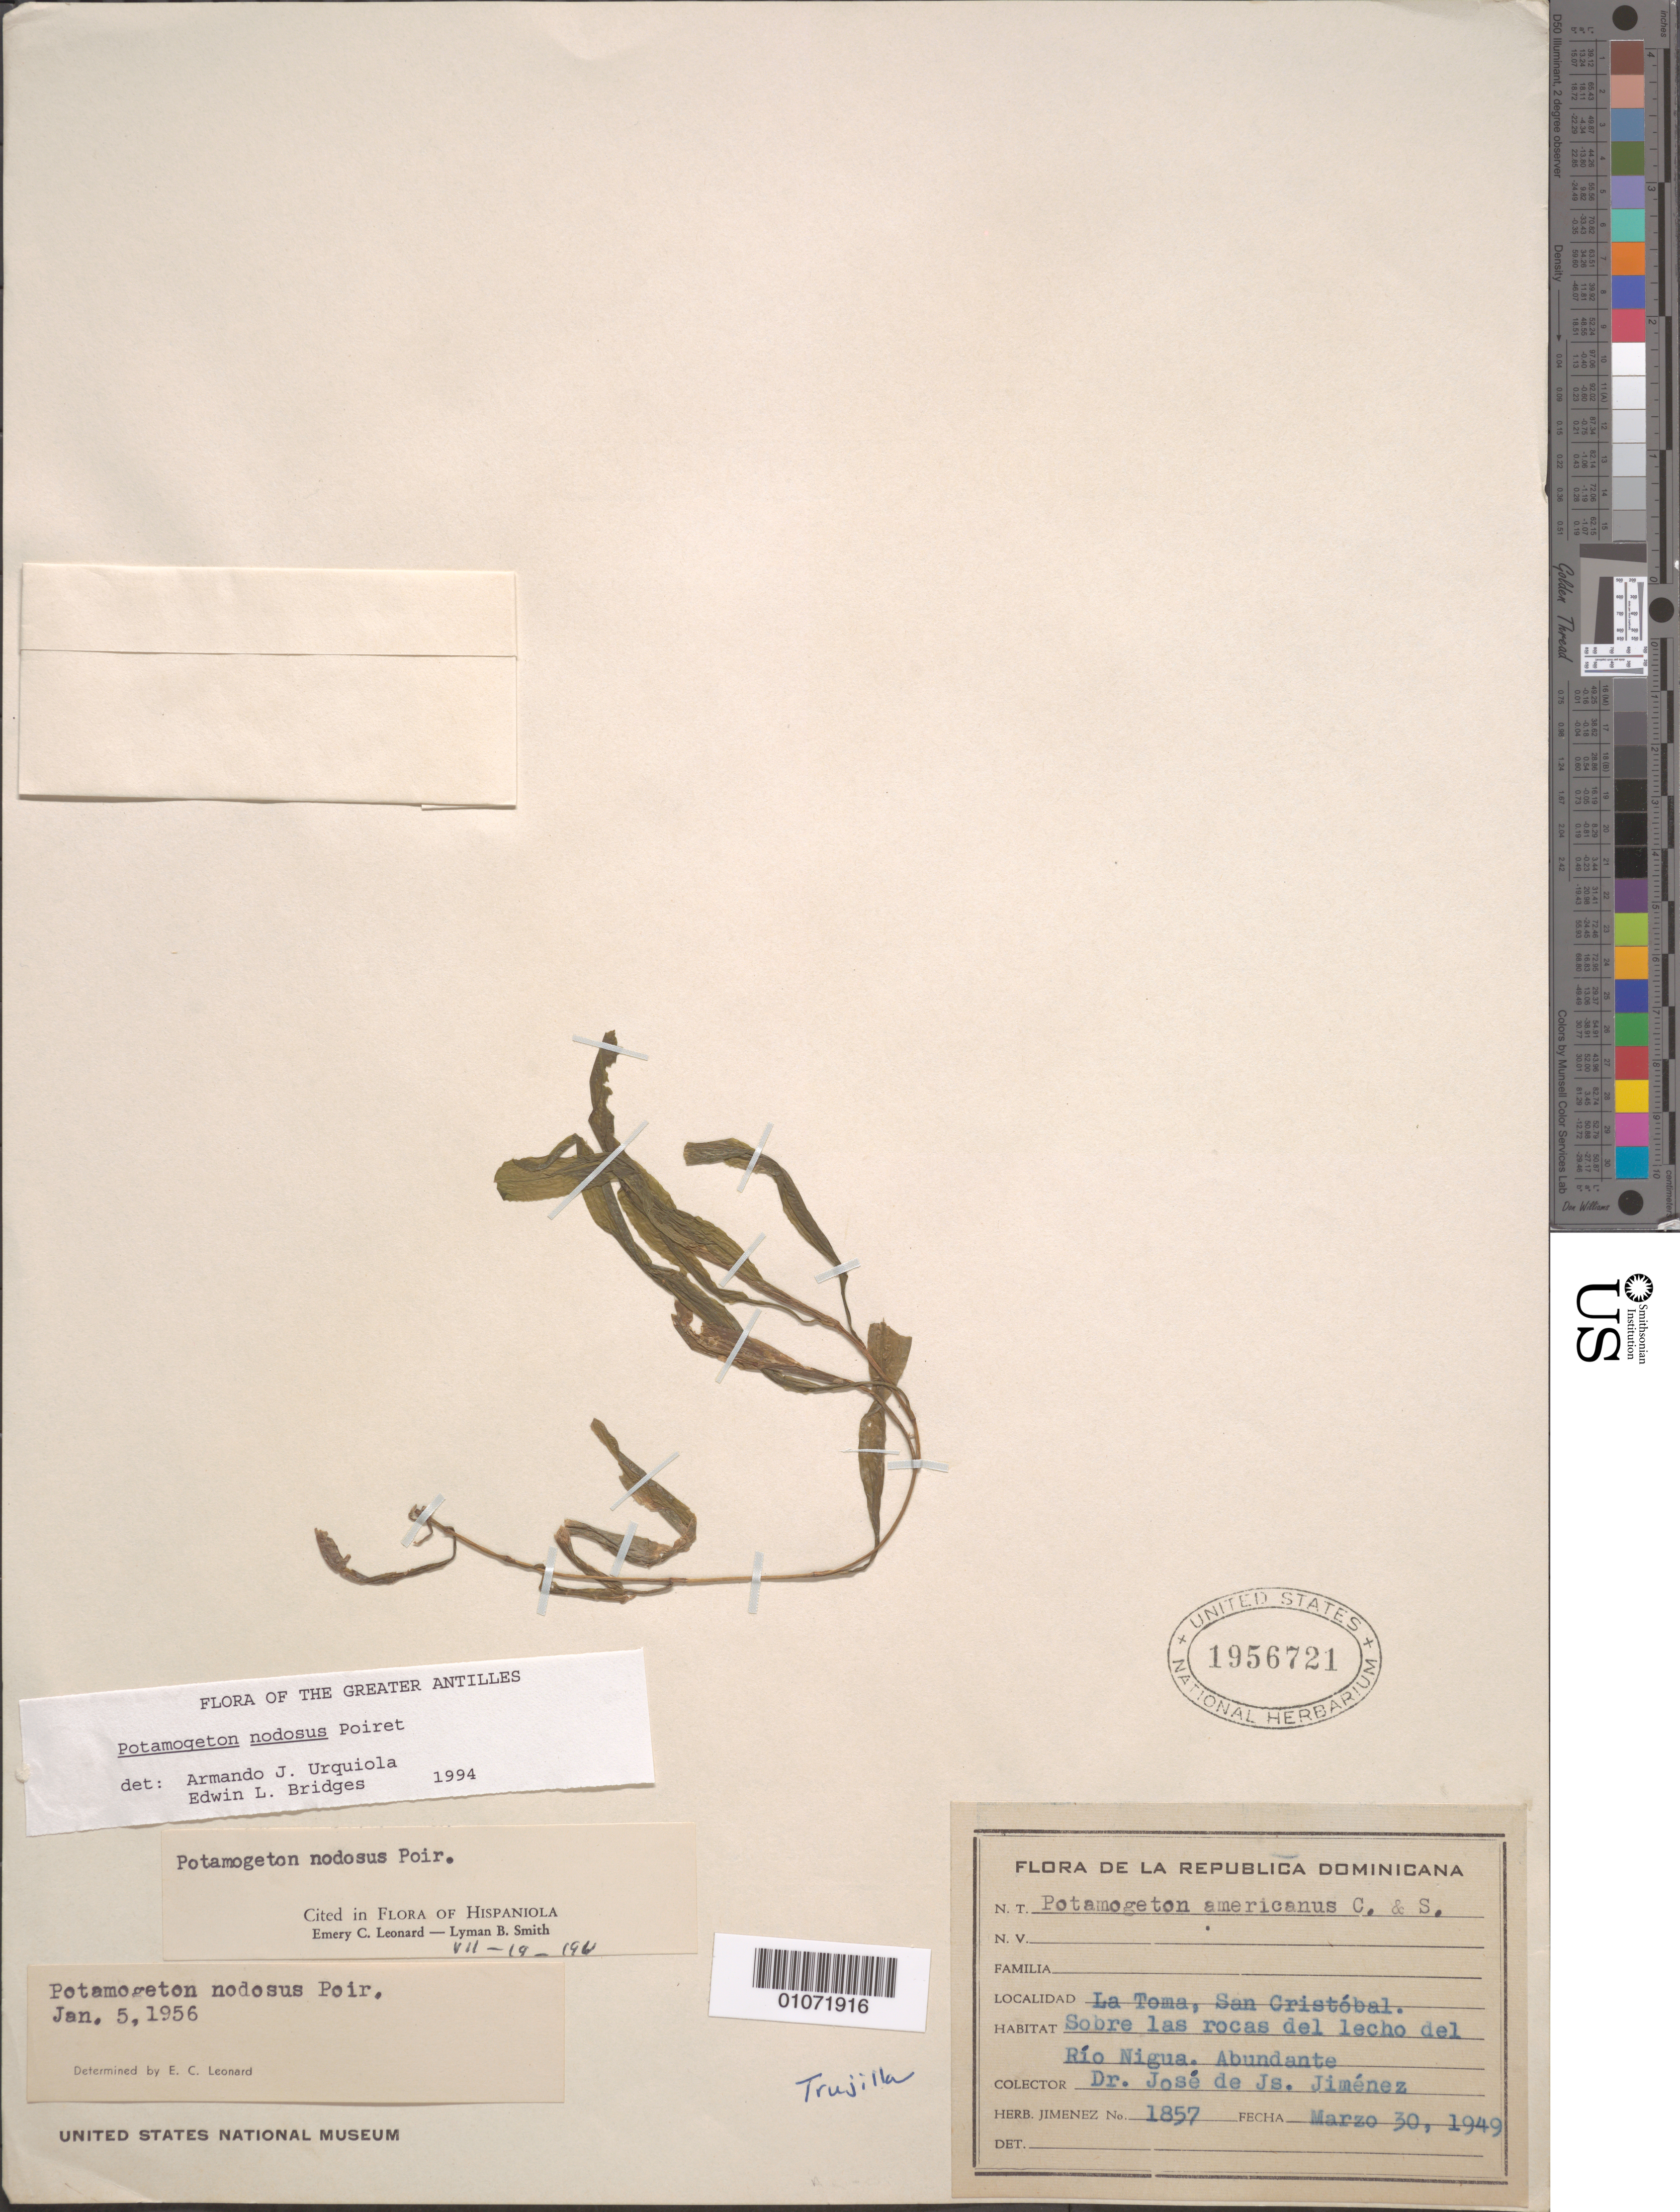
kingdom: Plantae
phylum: Tracheophyta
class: Liliopsida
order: Alismatales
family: Potamogetonaceae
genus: Potamogeton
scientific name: Potamogeton nodosus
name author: Poir.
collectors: J. J. Jiménez Almonte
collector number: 1857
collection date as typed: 30 Mar 1949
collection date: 1949-03-30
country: Dominican Republic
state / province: San Cristóbal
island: Hispaniola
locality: La Toma, San Cristobal. Sobre locas del lecho del Rio Negua. Abundante.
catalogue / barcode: US 1956721